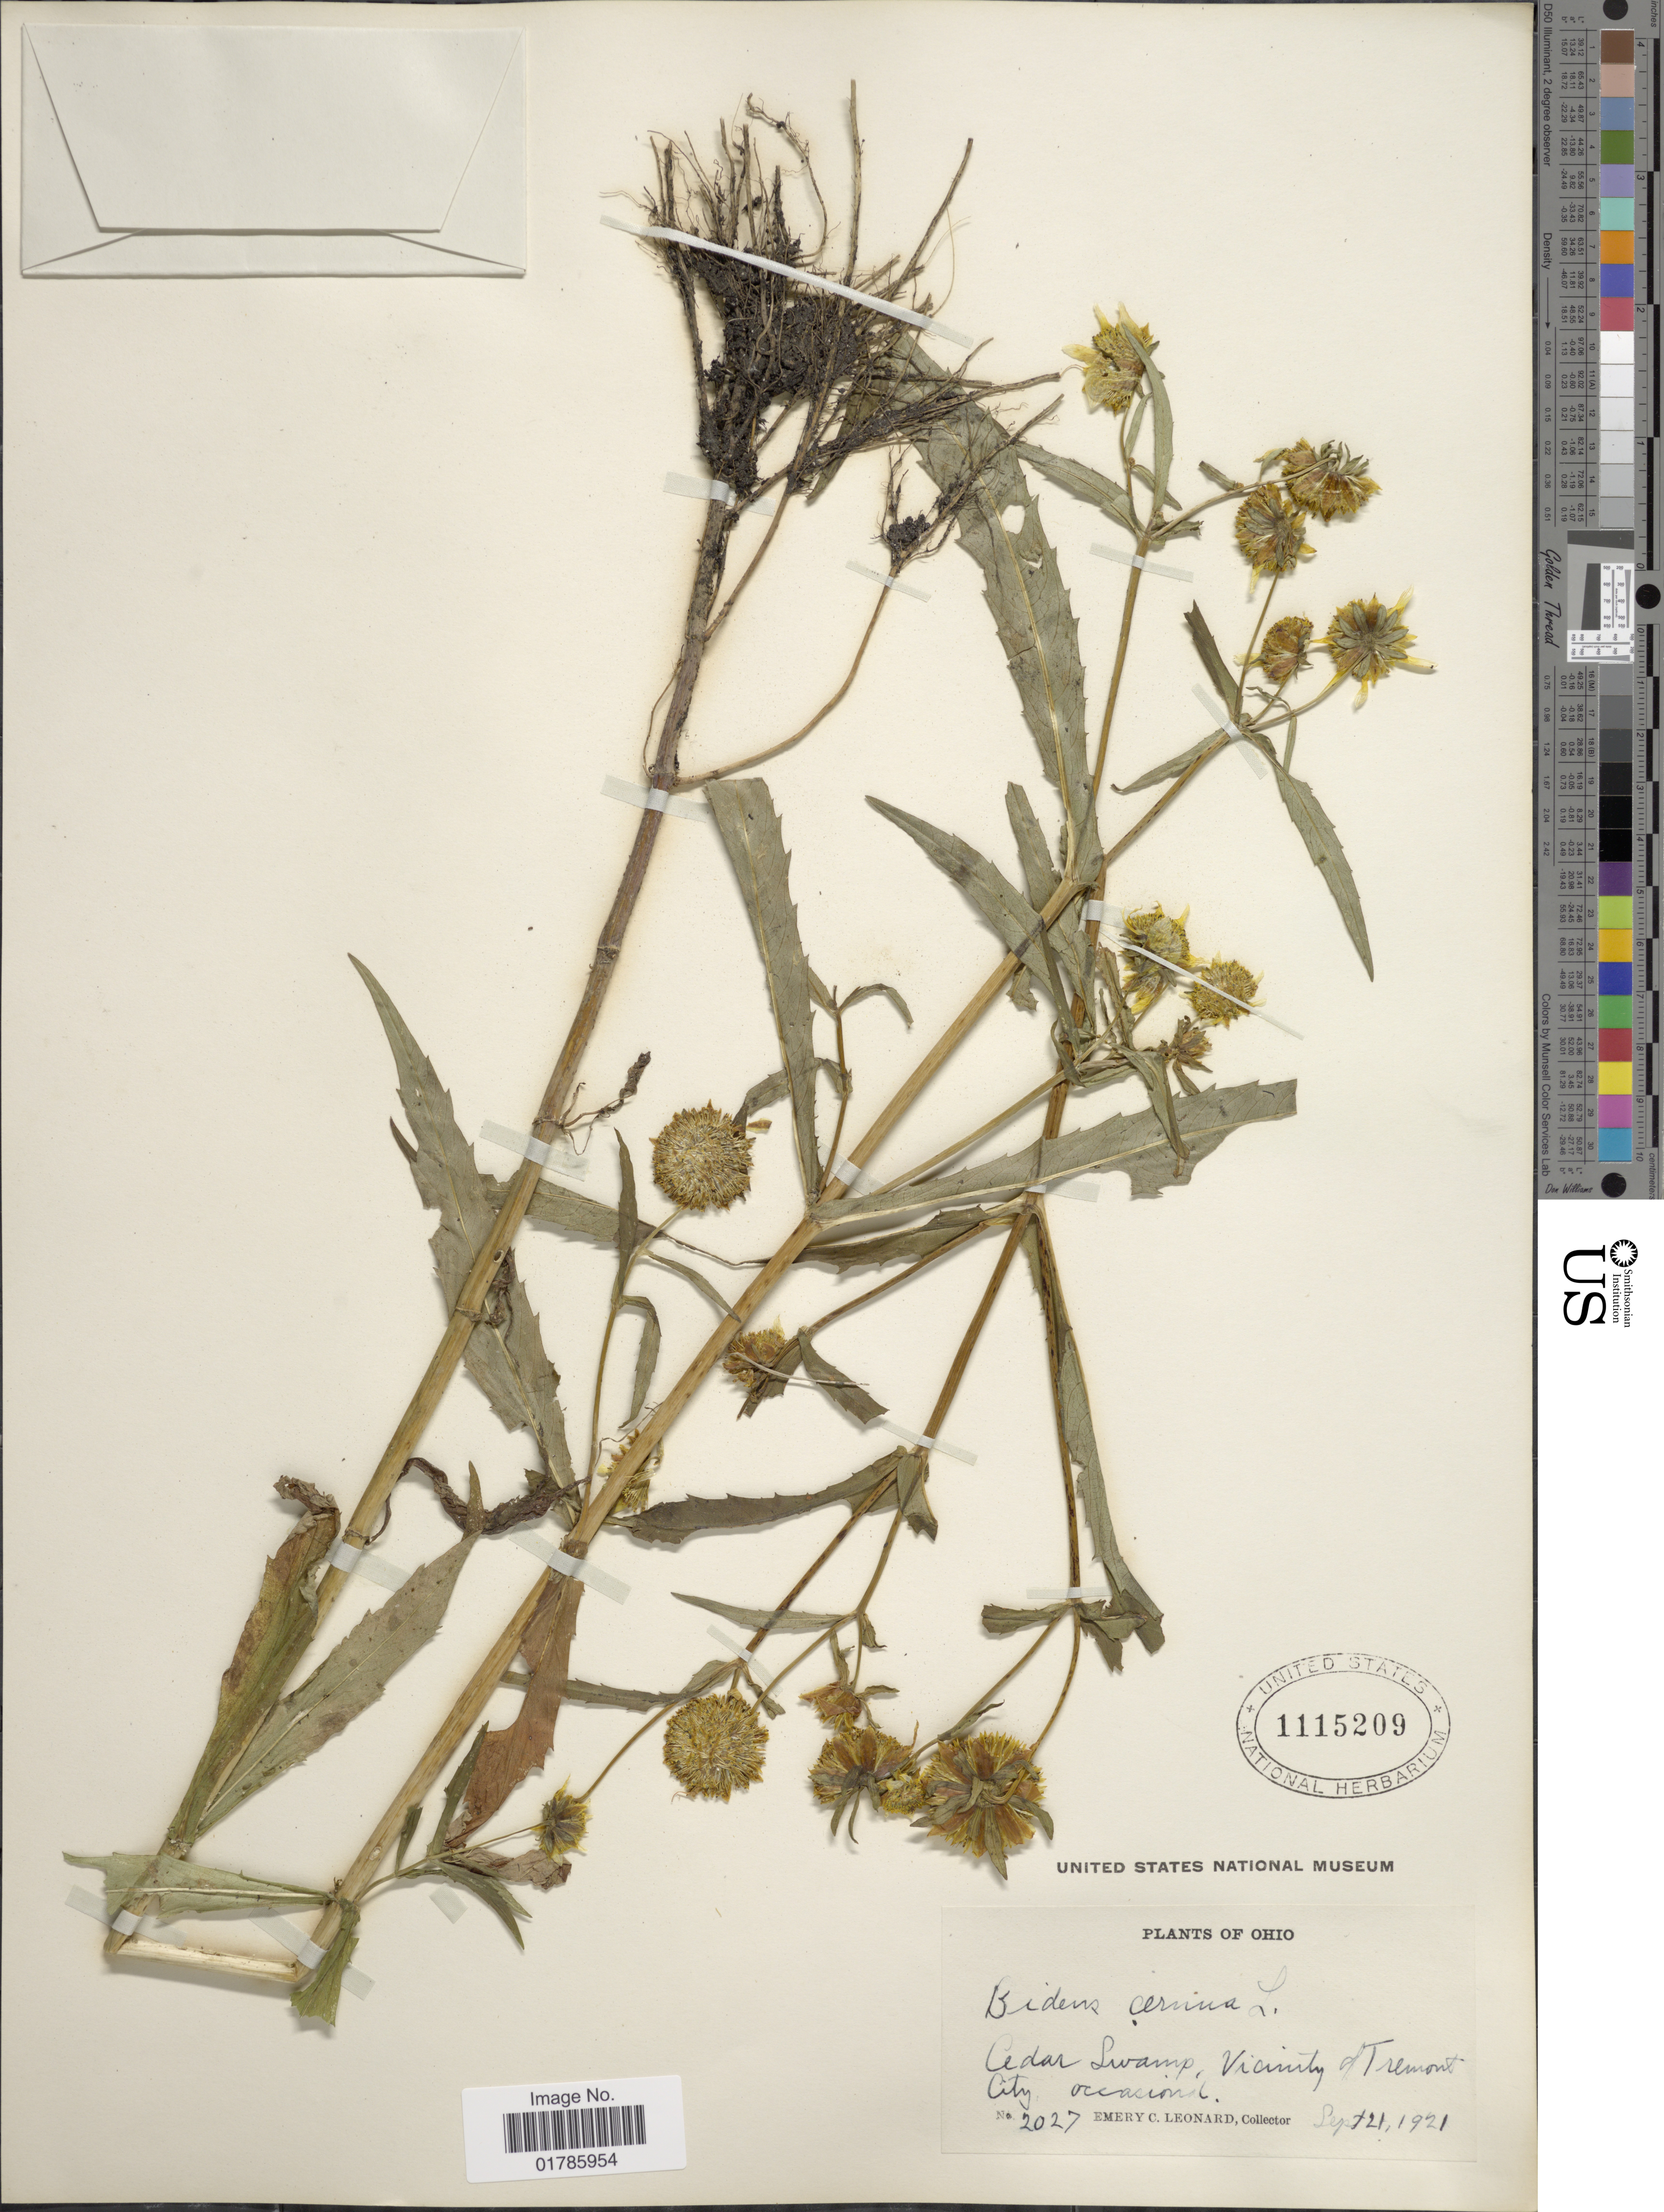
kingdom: Plantae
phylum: Tracheophyta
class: Magnoliopsida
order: Asterales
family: Asteraceae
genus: Bidens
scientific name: Bidens cernua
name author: L.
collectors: E. C. Leonard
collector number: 2027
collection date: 1921-09-21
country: United States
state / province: Ohio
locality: Cedar Swamp, vicinity of Tremont City, City Occasional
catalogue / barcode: US 1115209